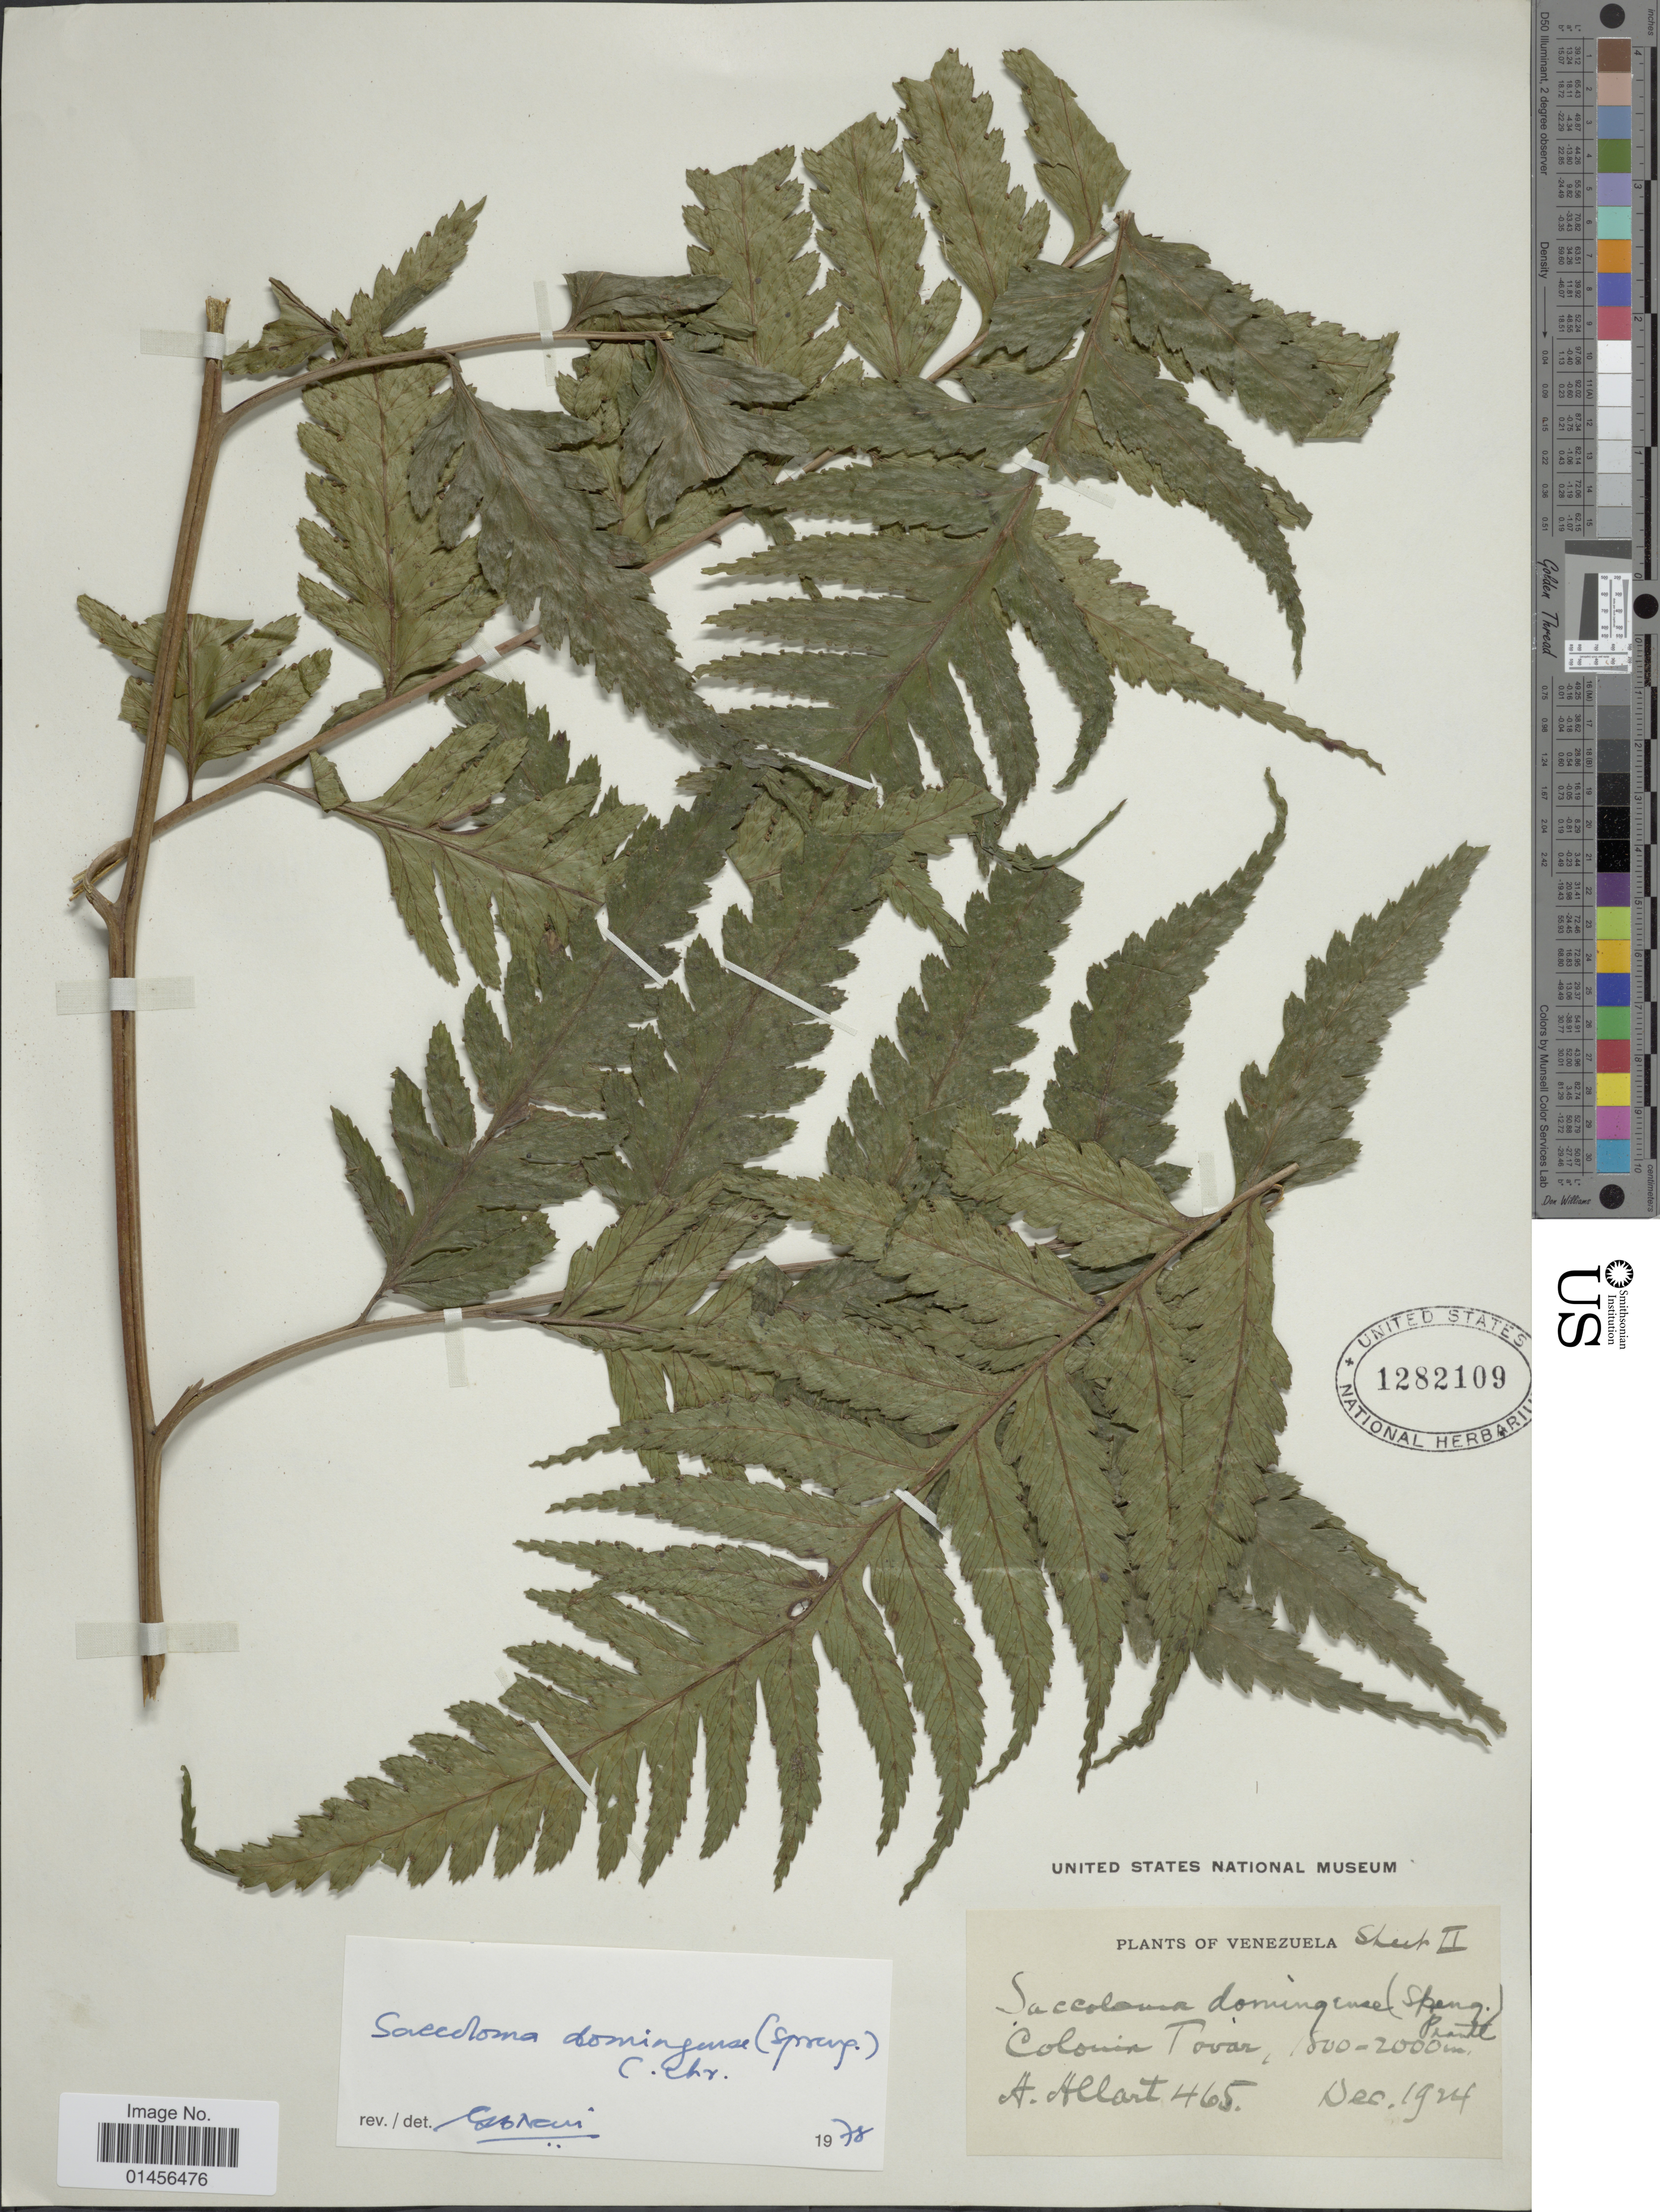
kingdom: Plantae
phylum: Tracheophyta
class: Polypodiopsida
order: Polypodiales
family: Saccolomataceae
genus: Saccoloma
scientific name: Saccoloma domingense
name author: (Spreng.) C. Chr.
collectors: A. Allart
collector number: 465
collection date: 1924-12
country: Venezuela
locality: Colonia Tovar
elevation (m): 1800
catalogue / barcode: US 1282109